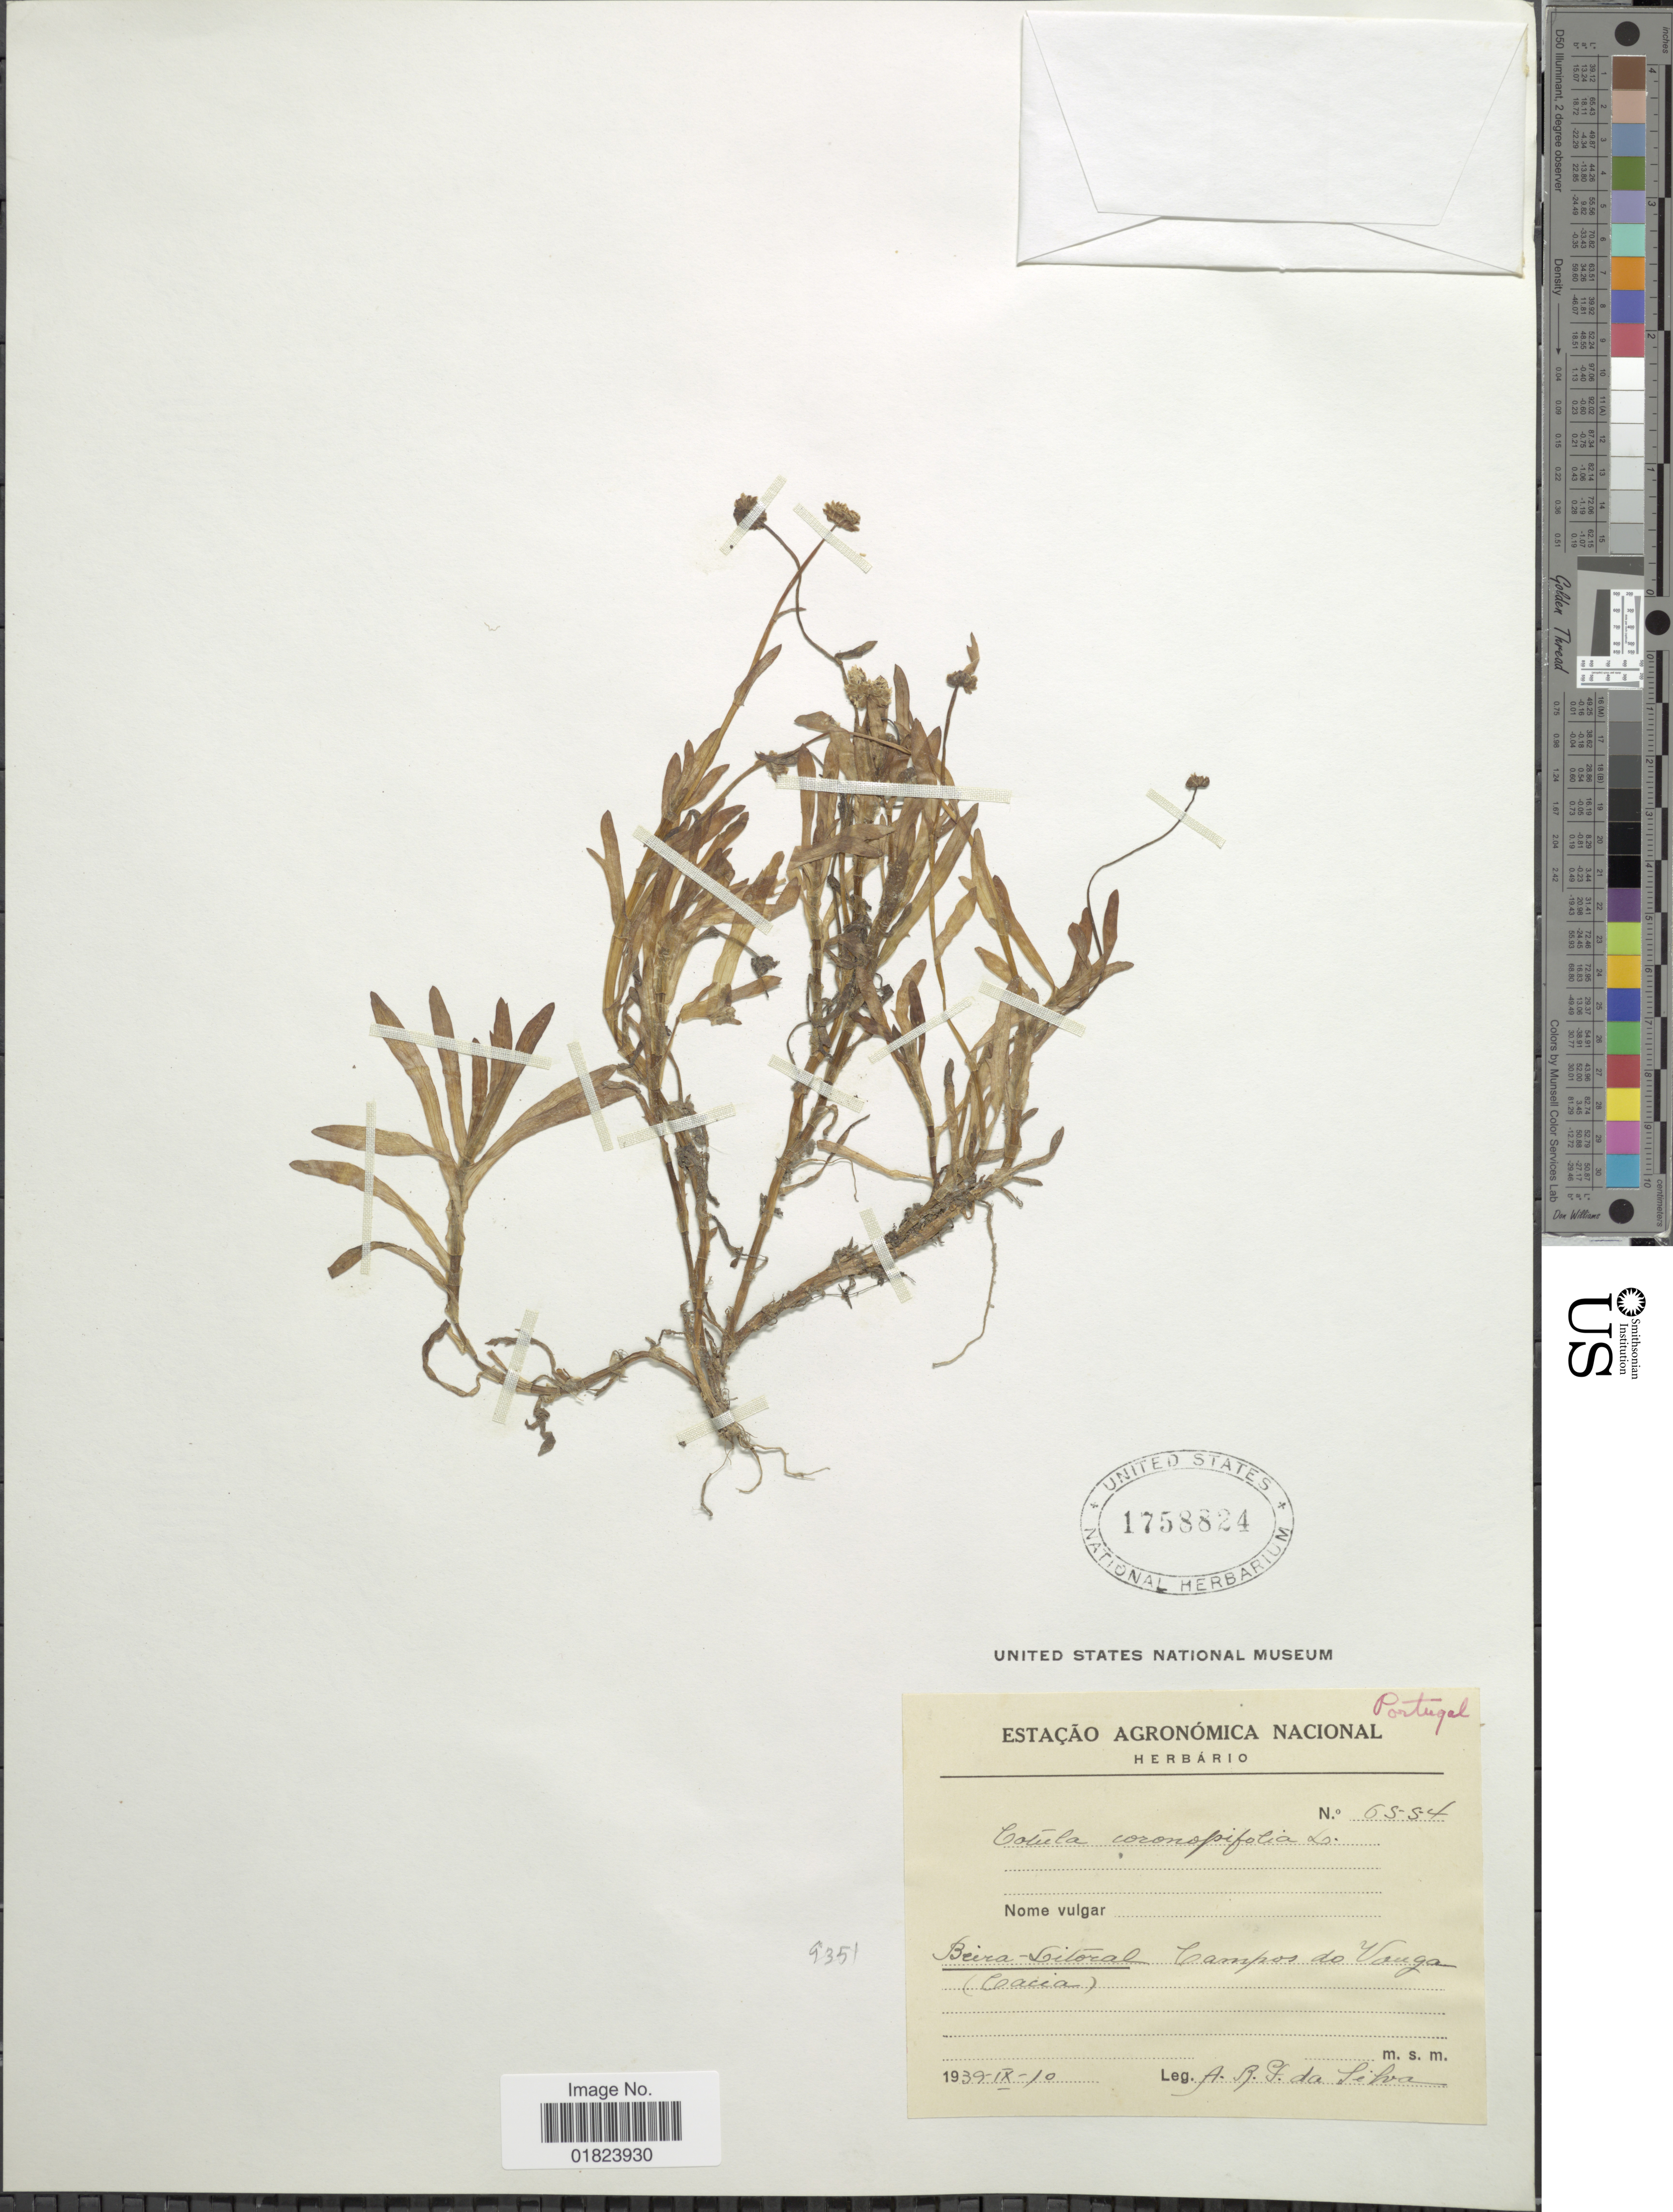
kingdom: Plantae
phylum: Tracheophyta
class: Magnoliopsida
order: Asterales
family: Asteraceae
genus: Cotula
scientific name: Cotula coronopifolia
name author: L.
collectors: A. Silva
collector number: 6554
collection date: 1939-09-10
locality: Beira-Litoral Campos do Varga (Cacia). [interpreted]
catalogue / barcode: US 1758824